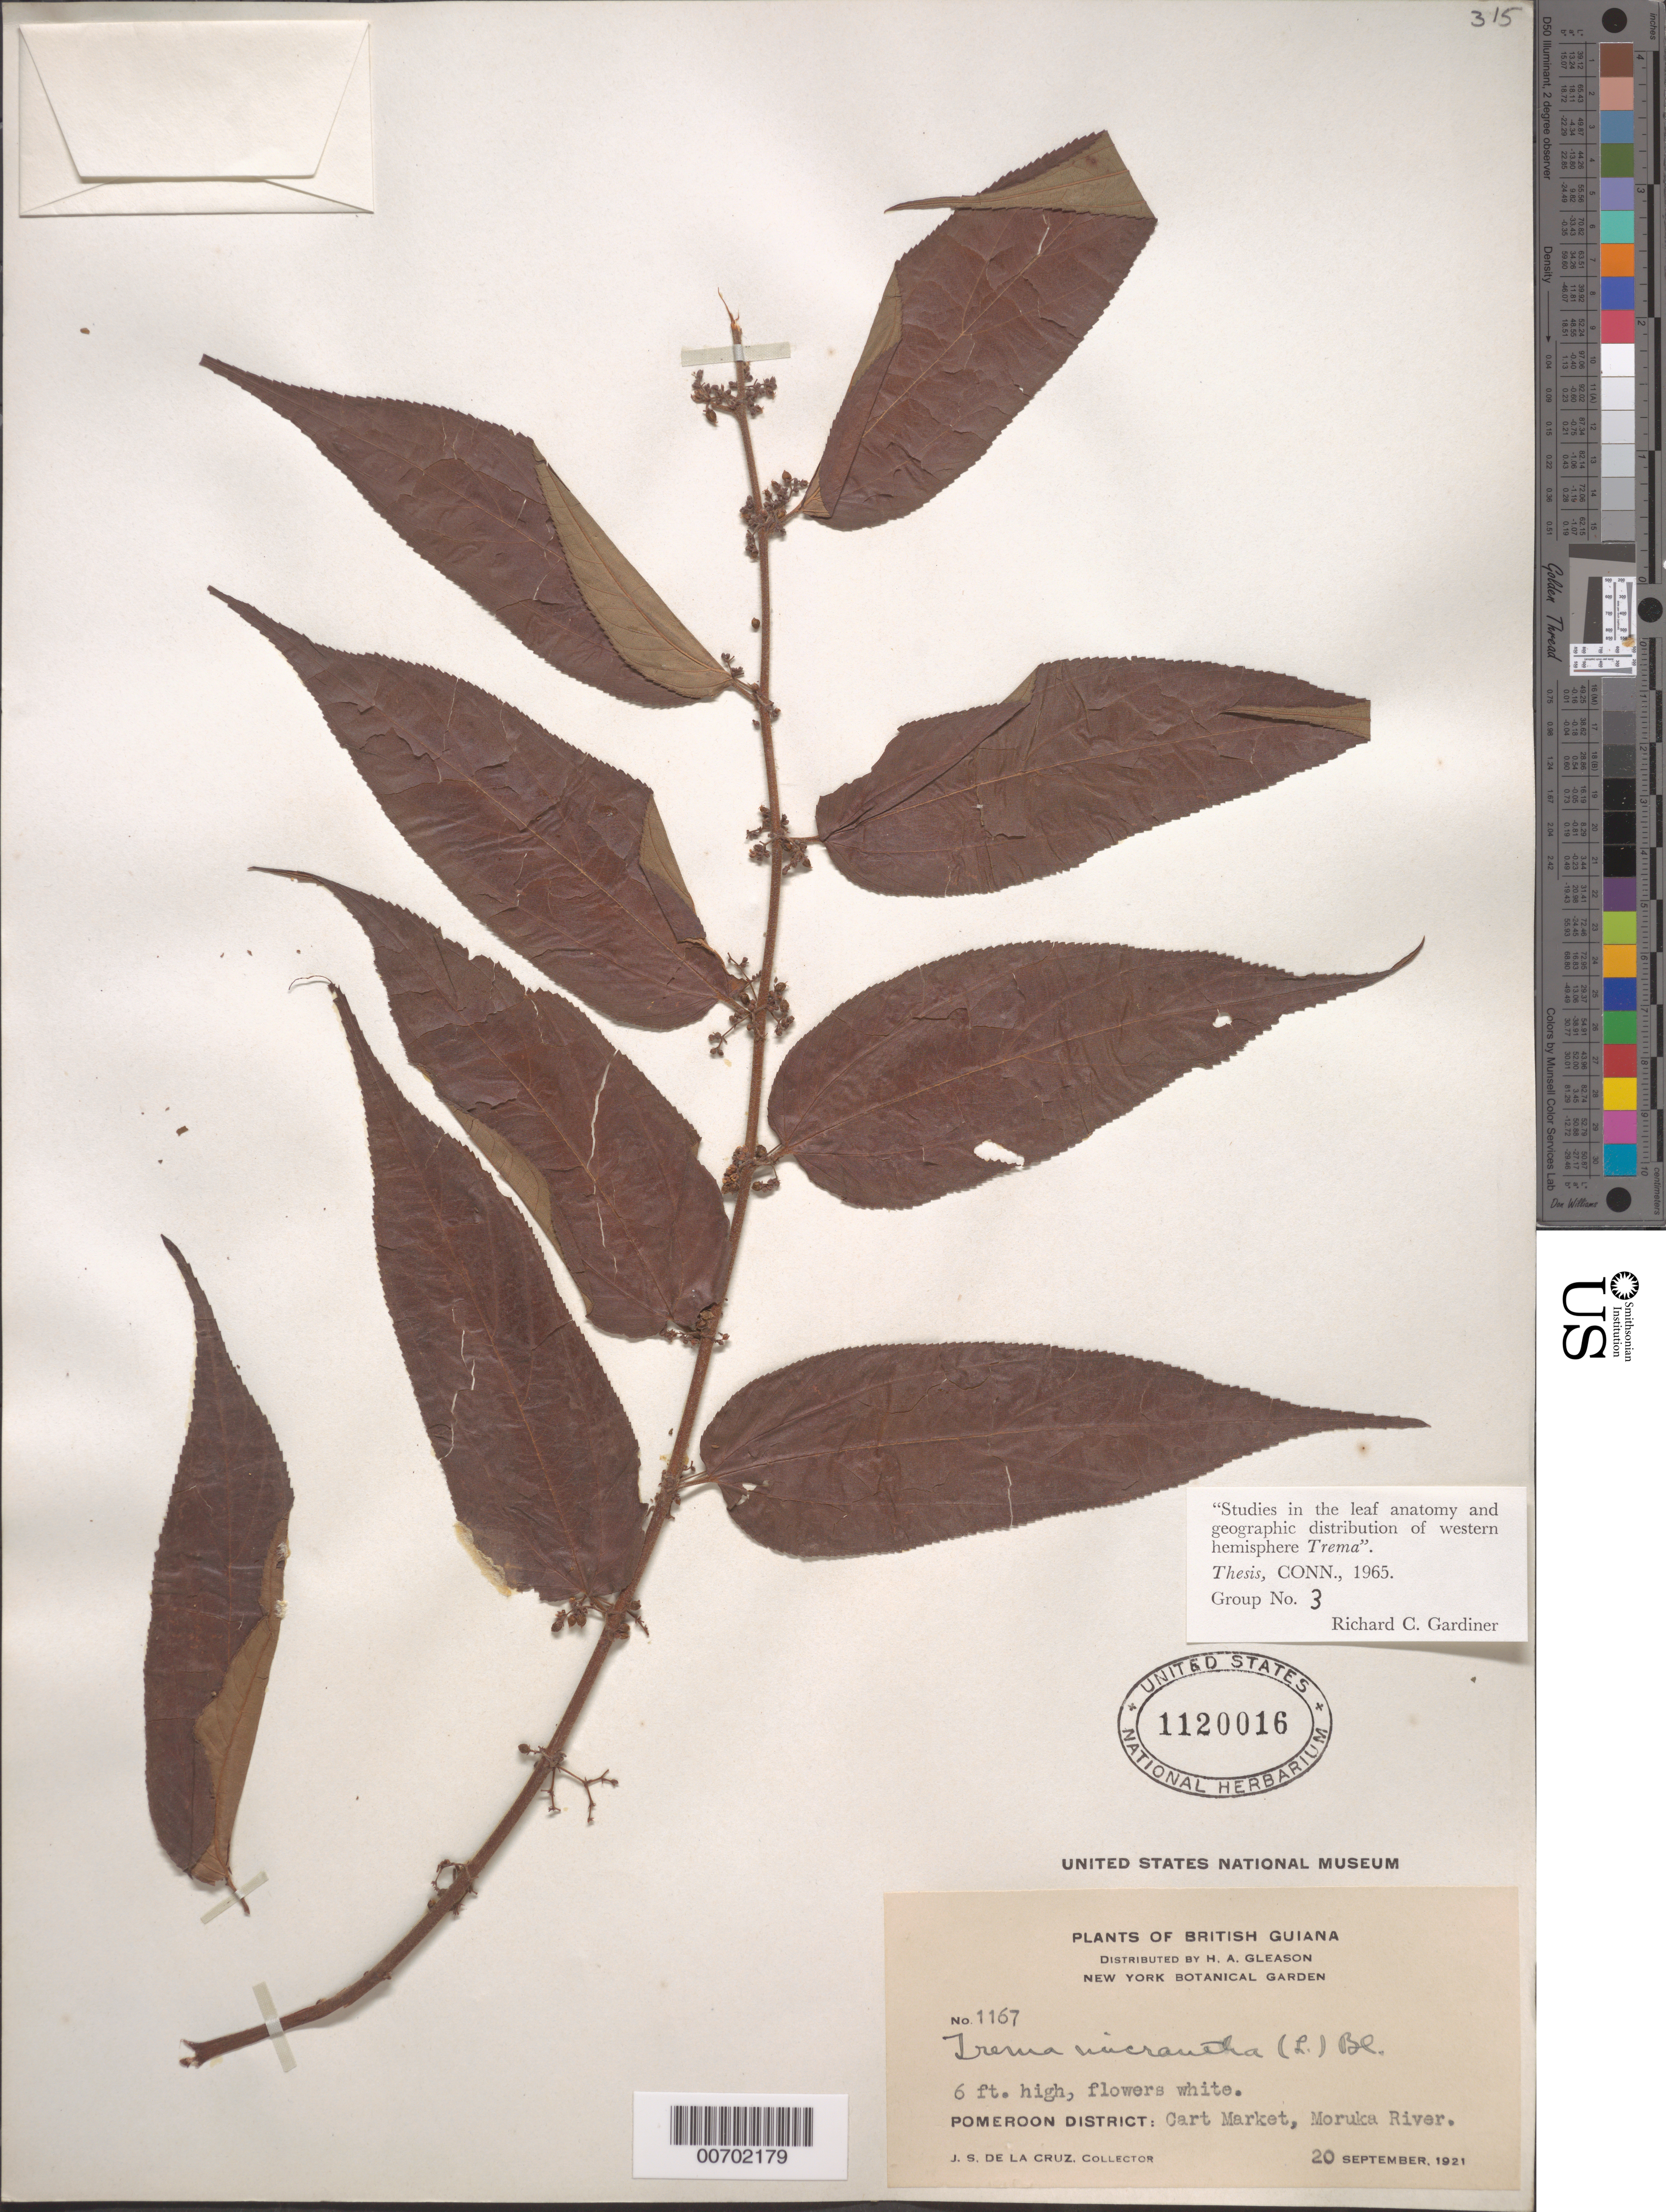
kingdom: Plantae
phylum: Tracheophyta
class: Magnoliopsida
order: Rosales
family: Cannabaceae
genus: Trema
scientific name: Trema micranthum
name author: (L.) Blume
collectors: J. S. de la Cruz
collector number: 1167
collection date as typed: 20-Sep-21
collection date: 1921-09-20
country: Guyana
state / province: Barima-Waini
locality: Cart Market, Moruka R., Pomeroon Dist.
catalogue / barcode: US 1120016